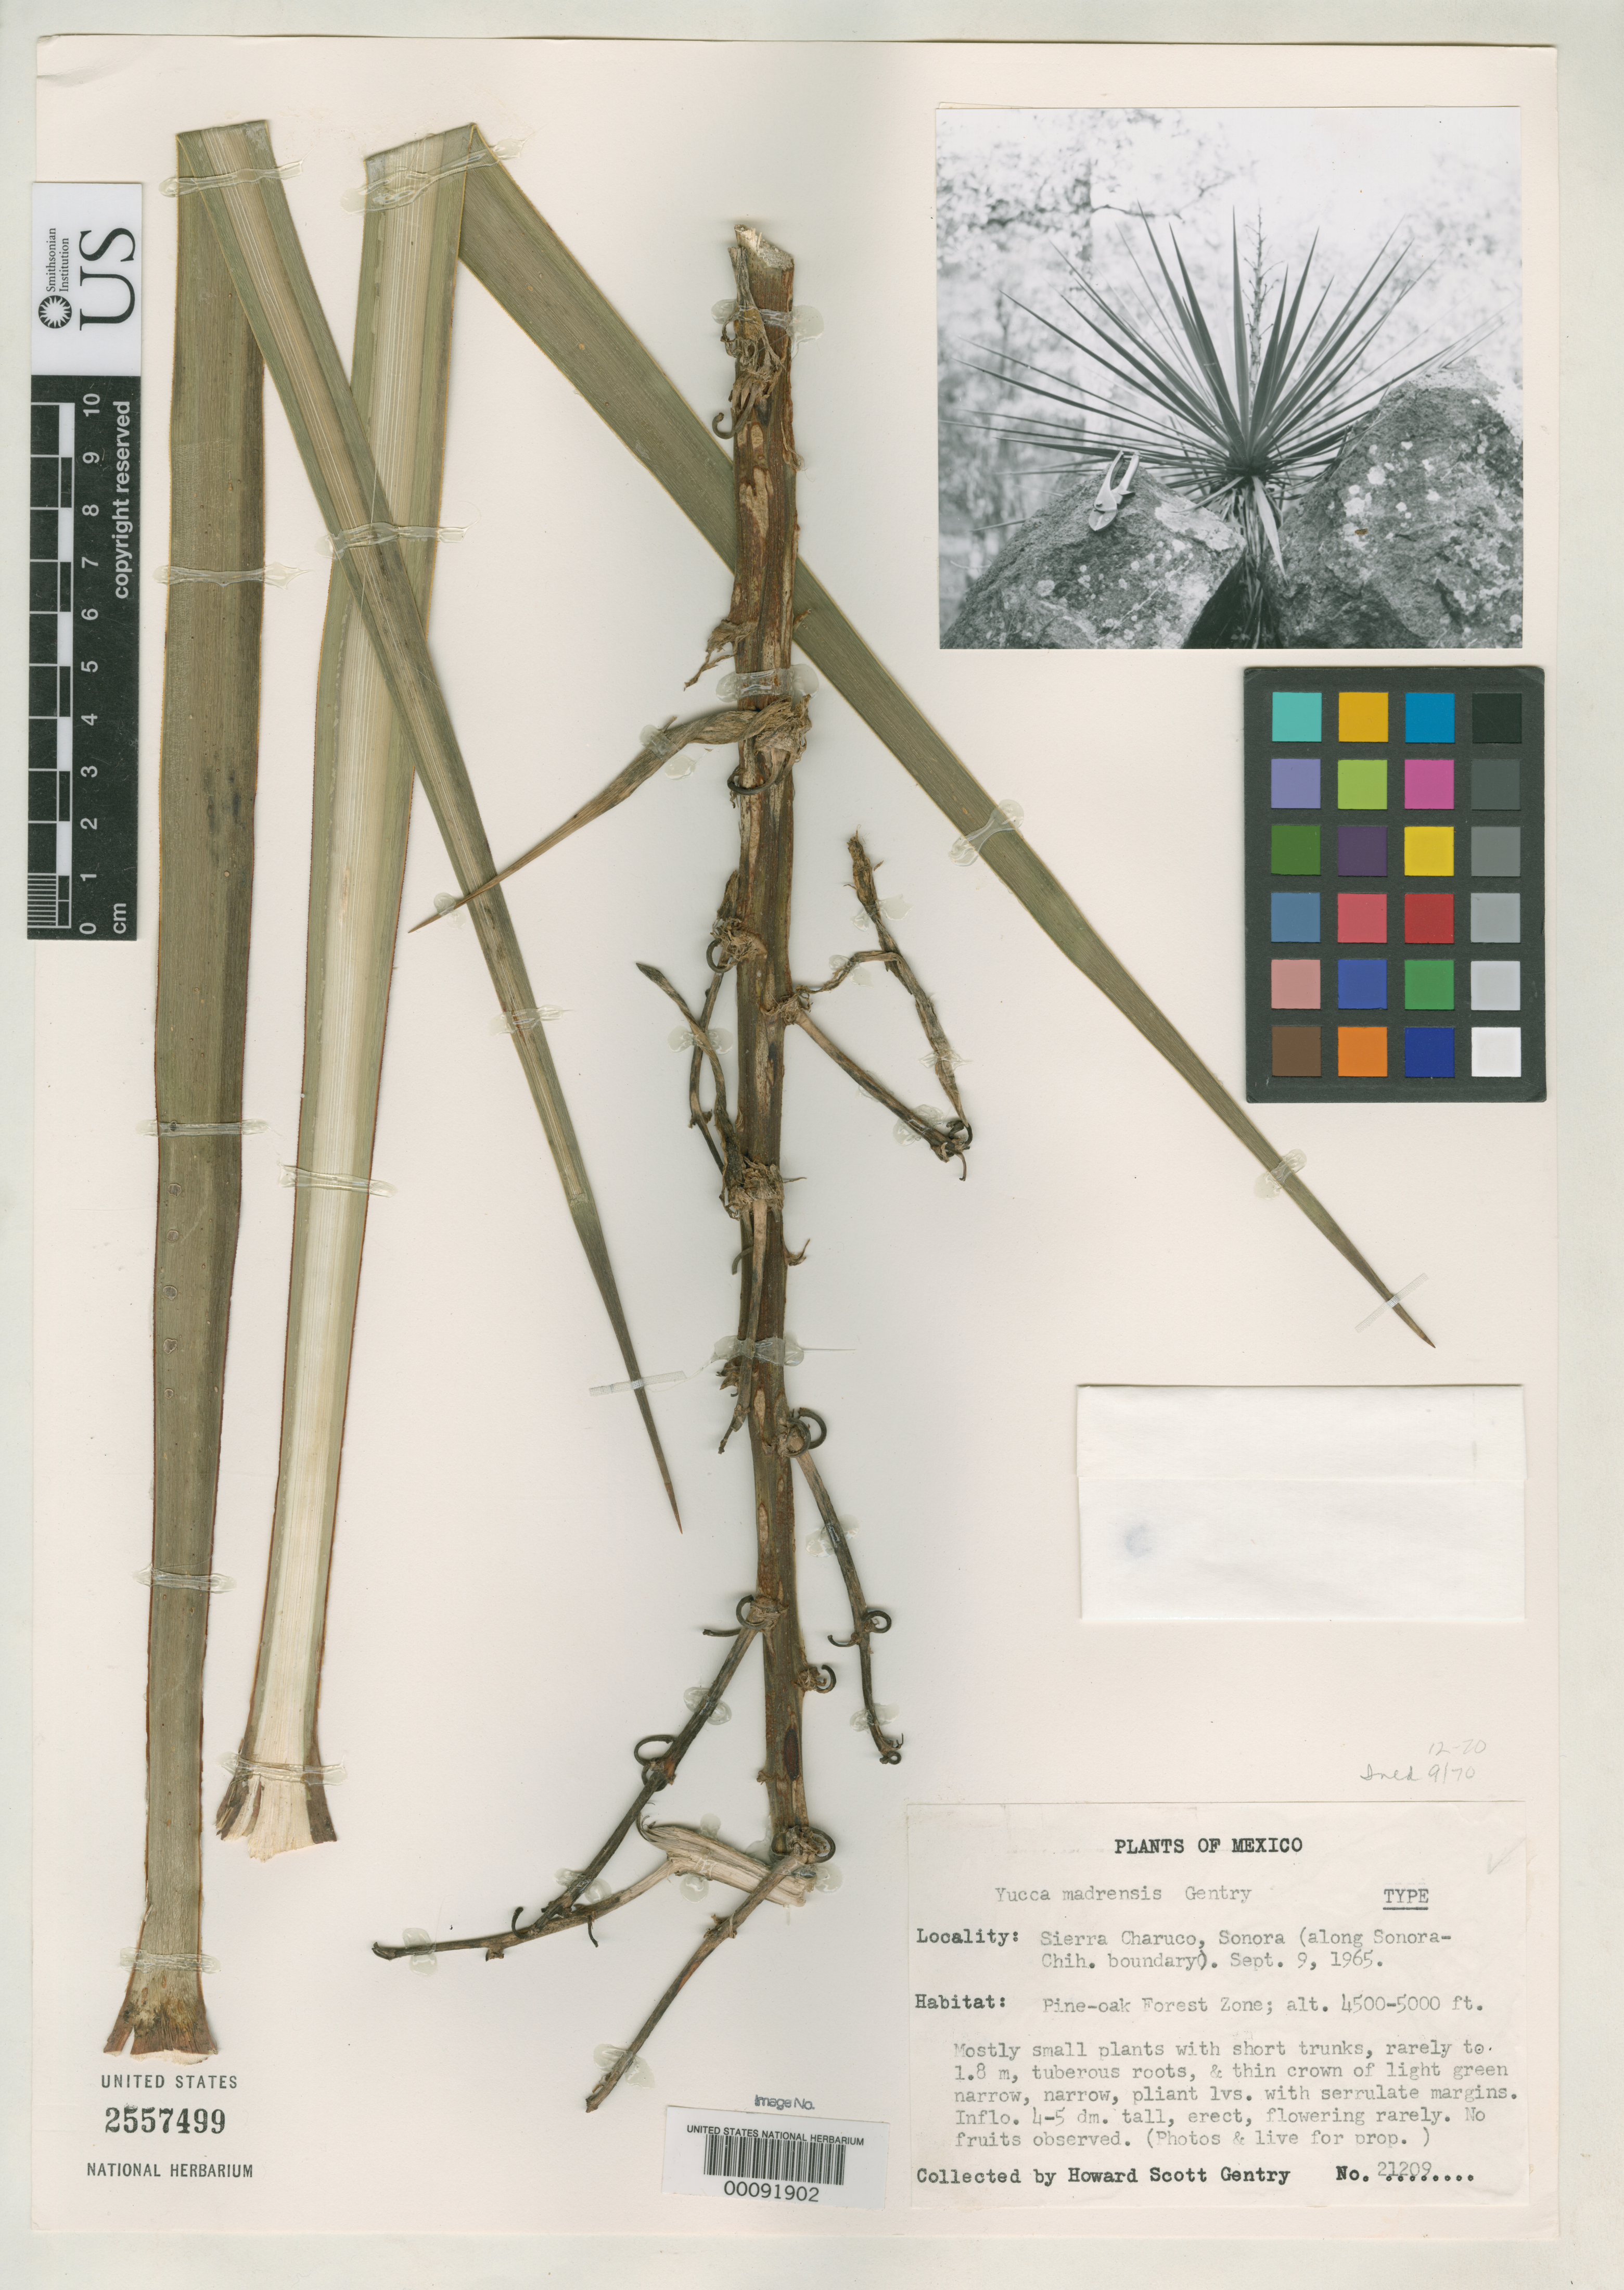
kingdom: Plantae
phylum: Tracheophyta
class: Liliopsida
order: Asparagales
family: Asparagaceae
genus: Yucca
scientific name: Yucca madrensis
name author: Gentry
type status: Holotype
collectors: H. S. Gentry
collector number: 21209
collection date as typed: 09 Sep 1965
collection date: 1965-09-09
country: Mexico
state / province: Sonora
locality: Sierra Charuco, along Sonora-Chihuahua boundary.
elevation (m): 1372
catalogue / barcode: US 2557499